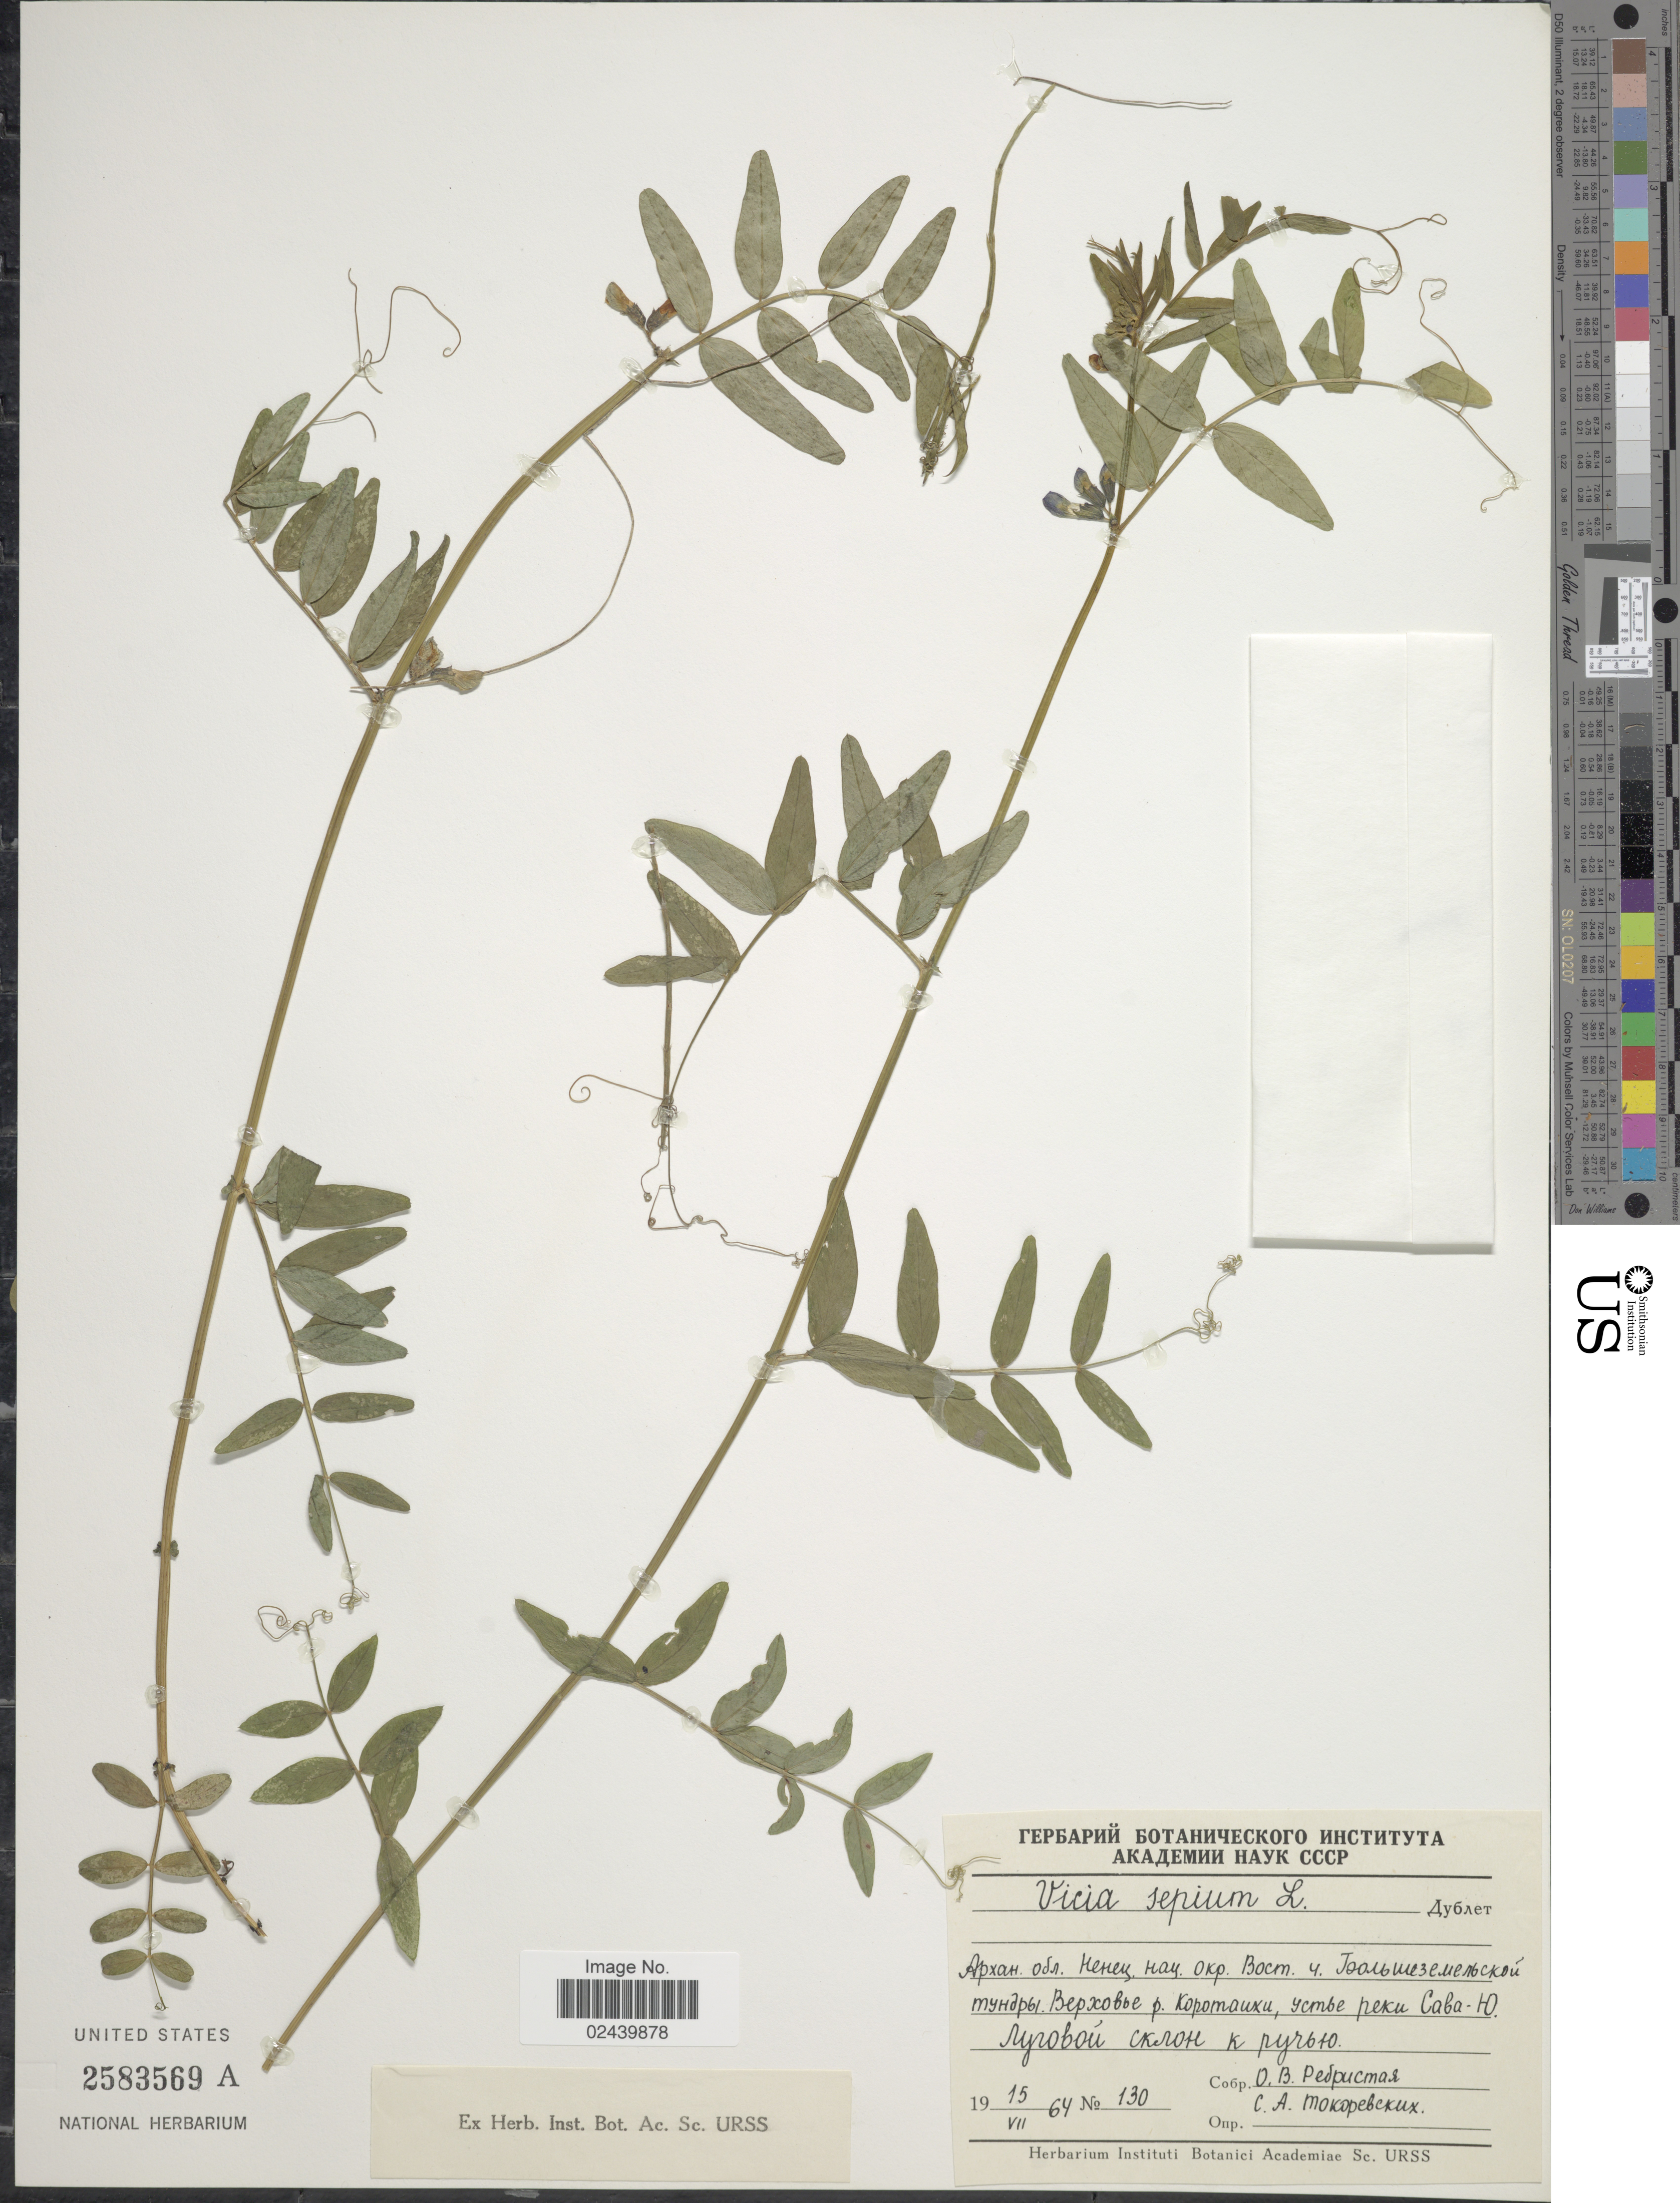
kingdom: Plantae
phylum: Tracheophyta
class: Magnoliopsida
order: Fabales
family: Fabaceae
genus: Vicia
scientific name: Vicia sepium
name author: L.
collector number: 130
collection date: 1964-07-15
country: U.S.S.R.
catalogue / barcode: US 2583569A